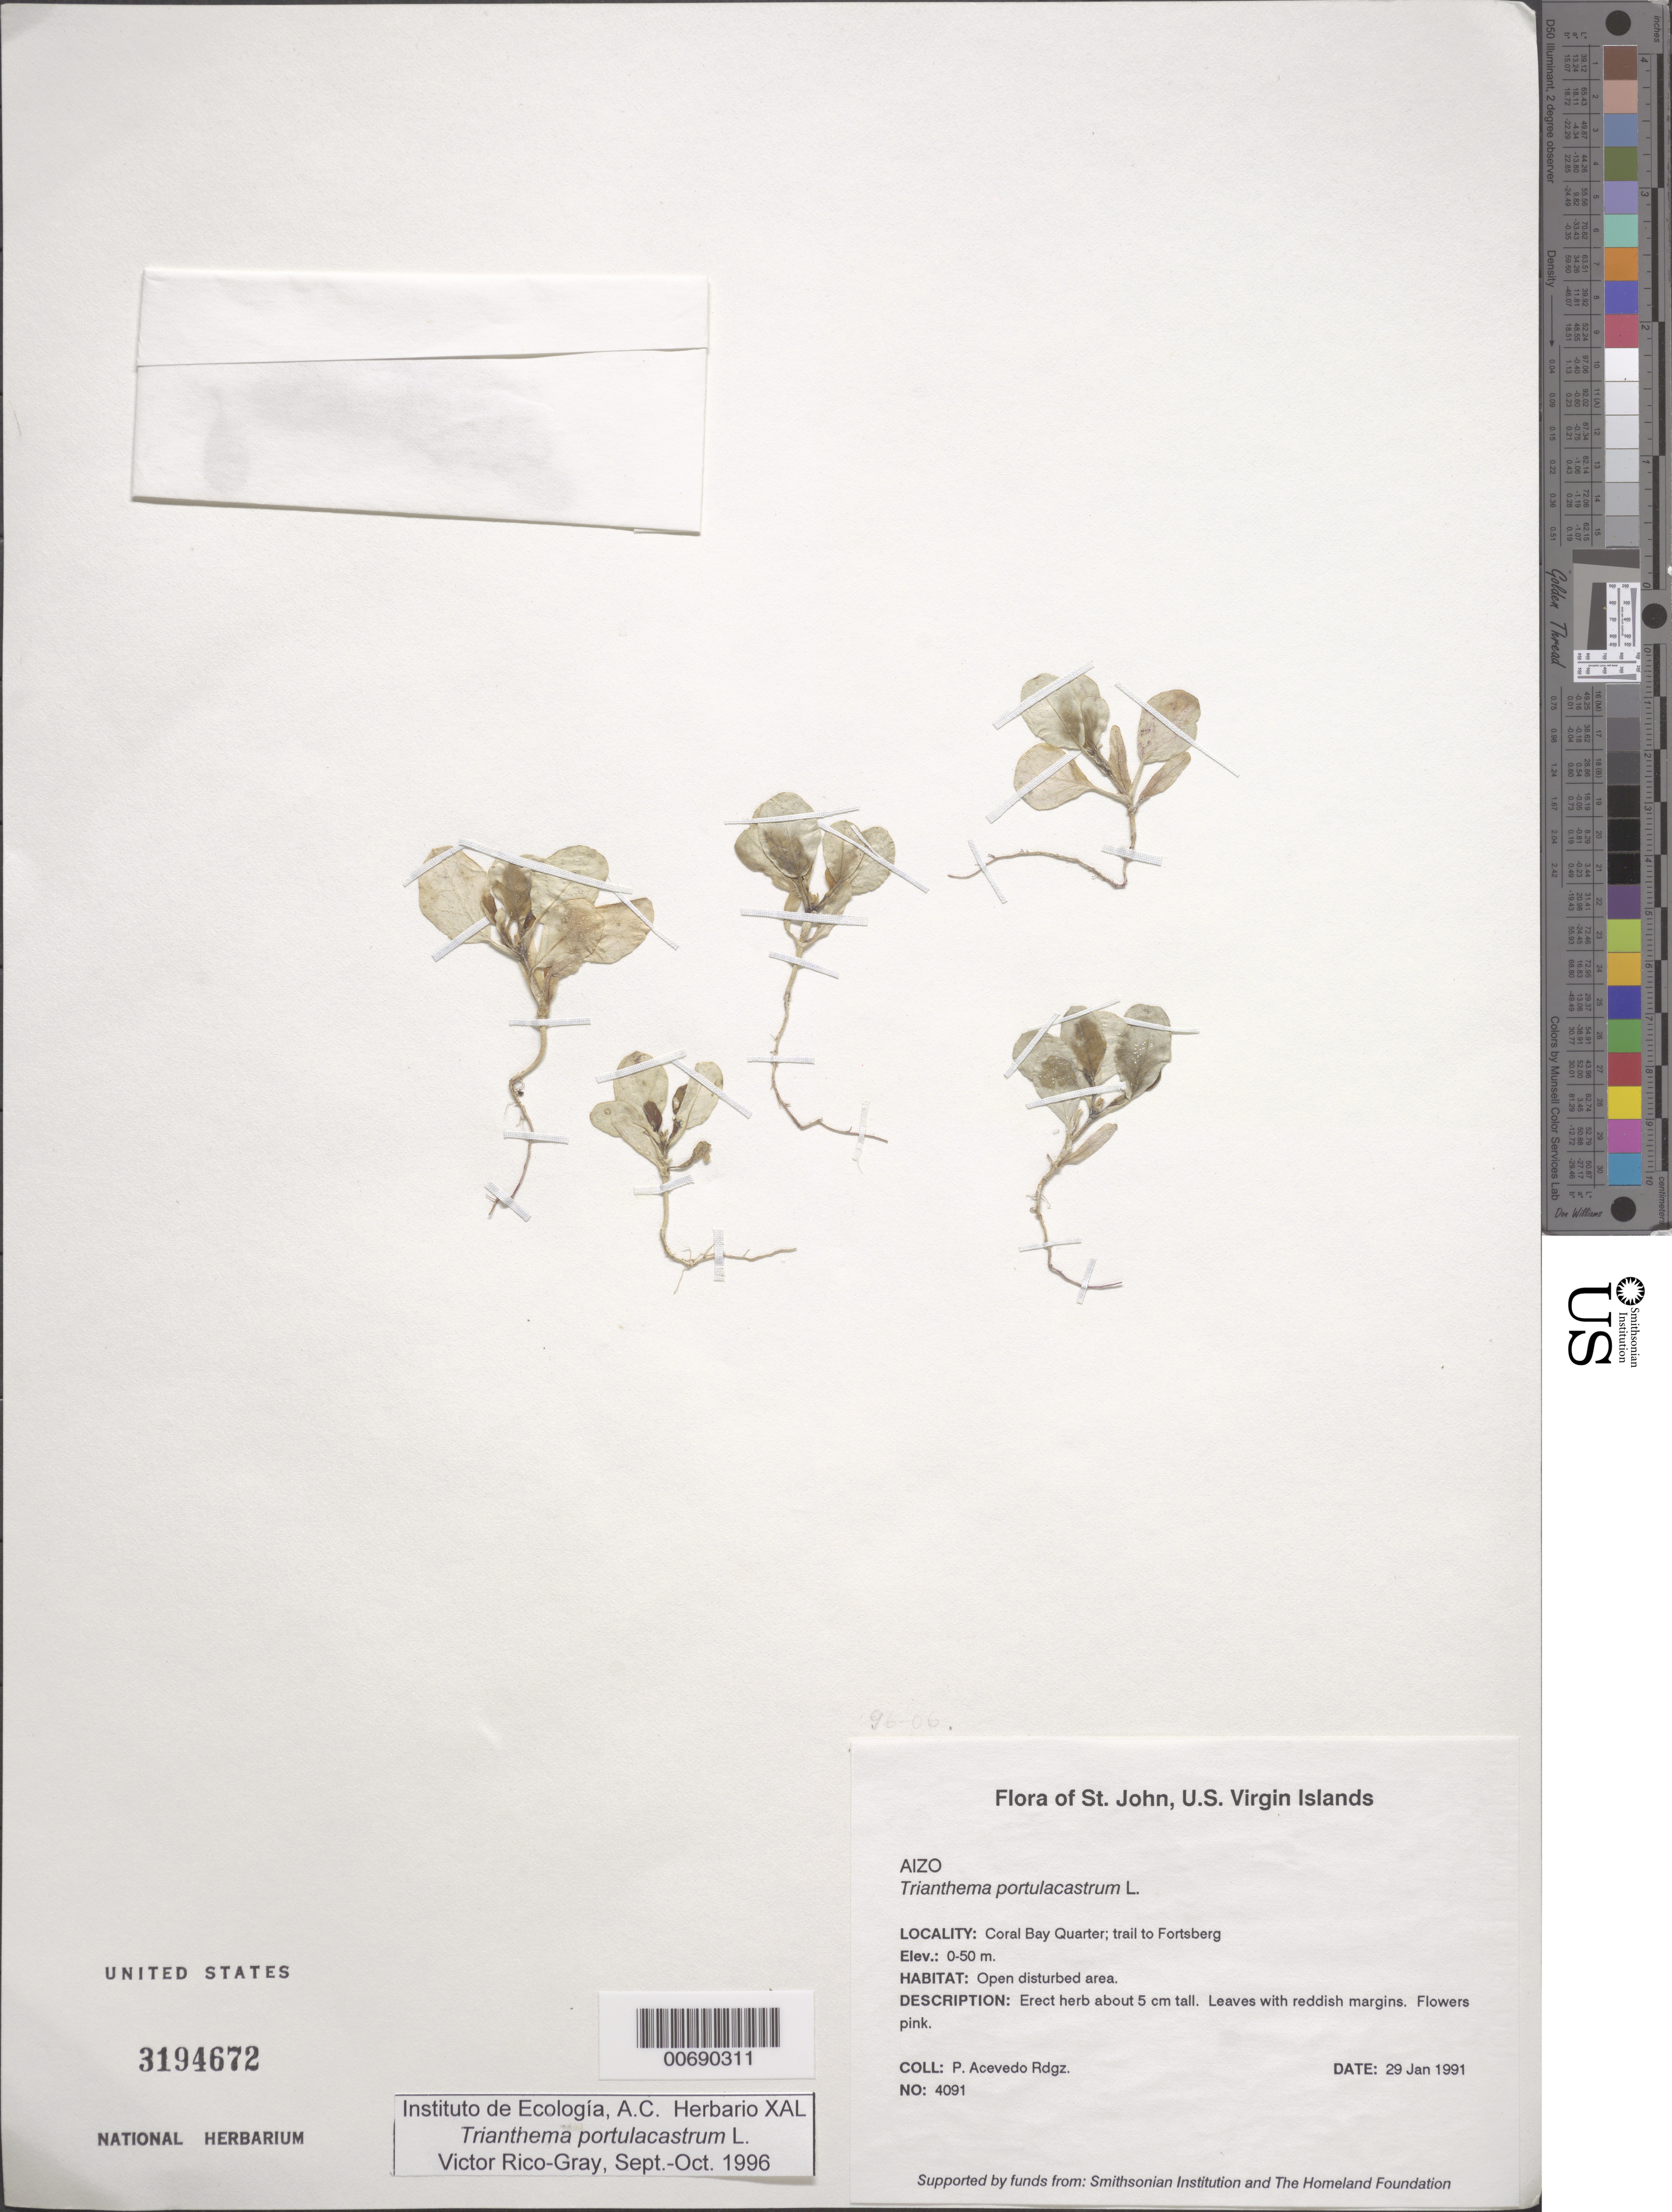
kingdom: Plantae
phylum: Tracheophyta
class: Magnoliopsida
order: Caryophyllales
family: Aizoaceae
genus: Trianthema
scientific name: Trianthema portulacastrum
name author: L.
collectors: P. Acevedo-Rodr.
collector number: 4091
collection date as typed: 29 Jan 1991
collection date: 1991-01-29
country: U.S. Virgin Islands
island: St. John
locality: Coral Bay Quarter; trail to Fortsberg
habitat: Open disturbed area.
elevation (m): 0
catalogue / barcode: US 3194672